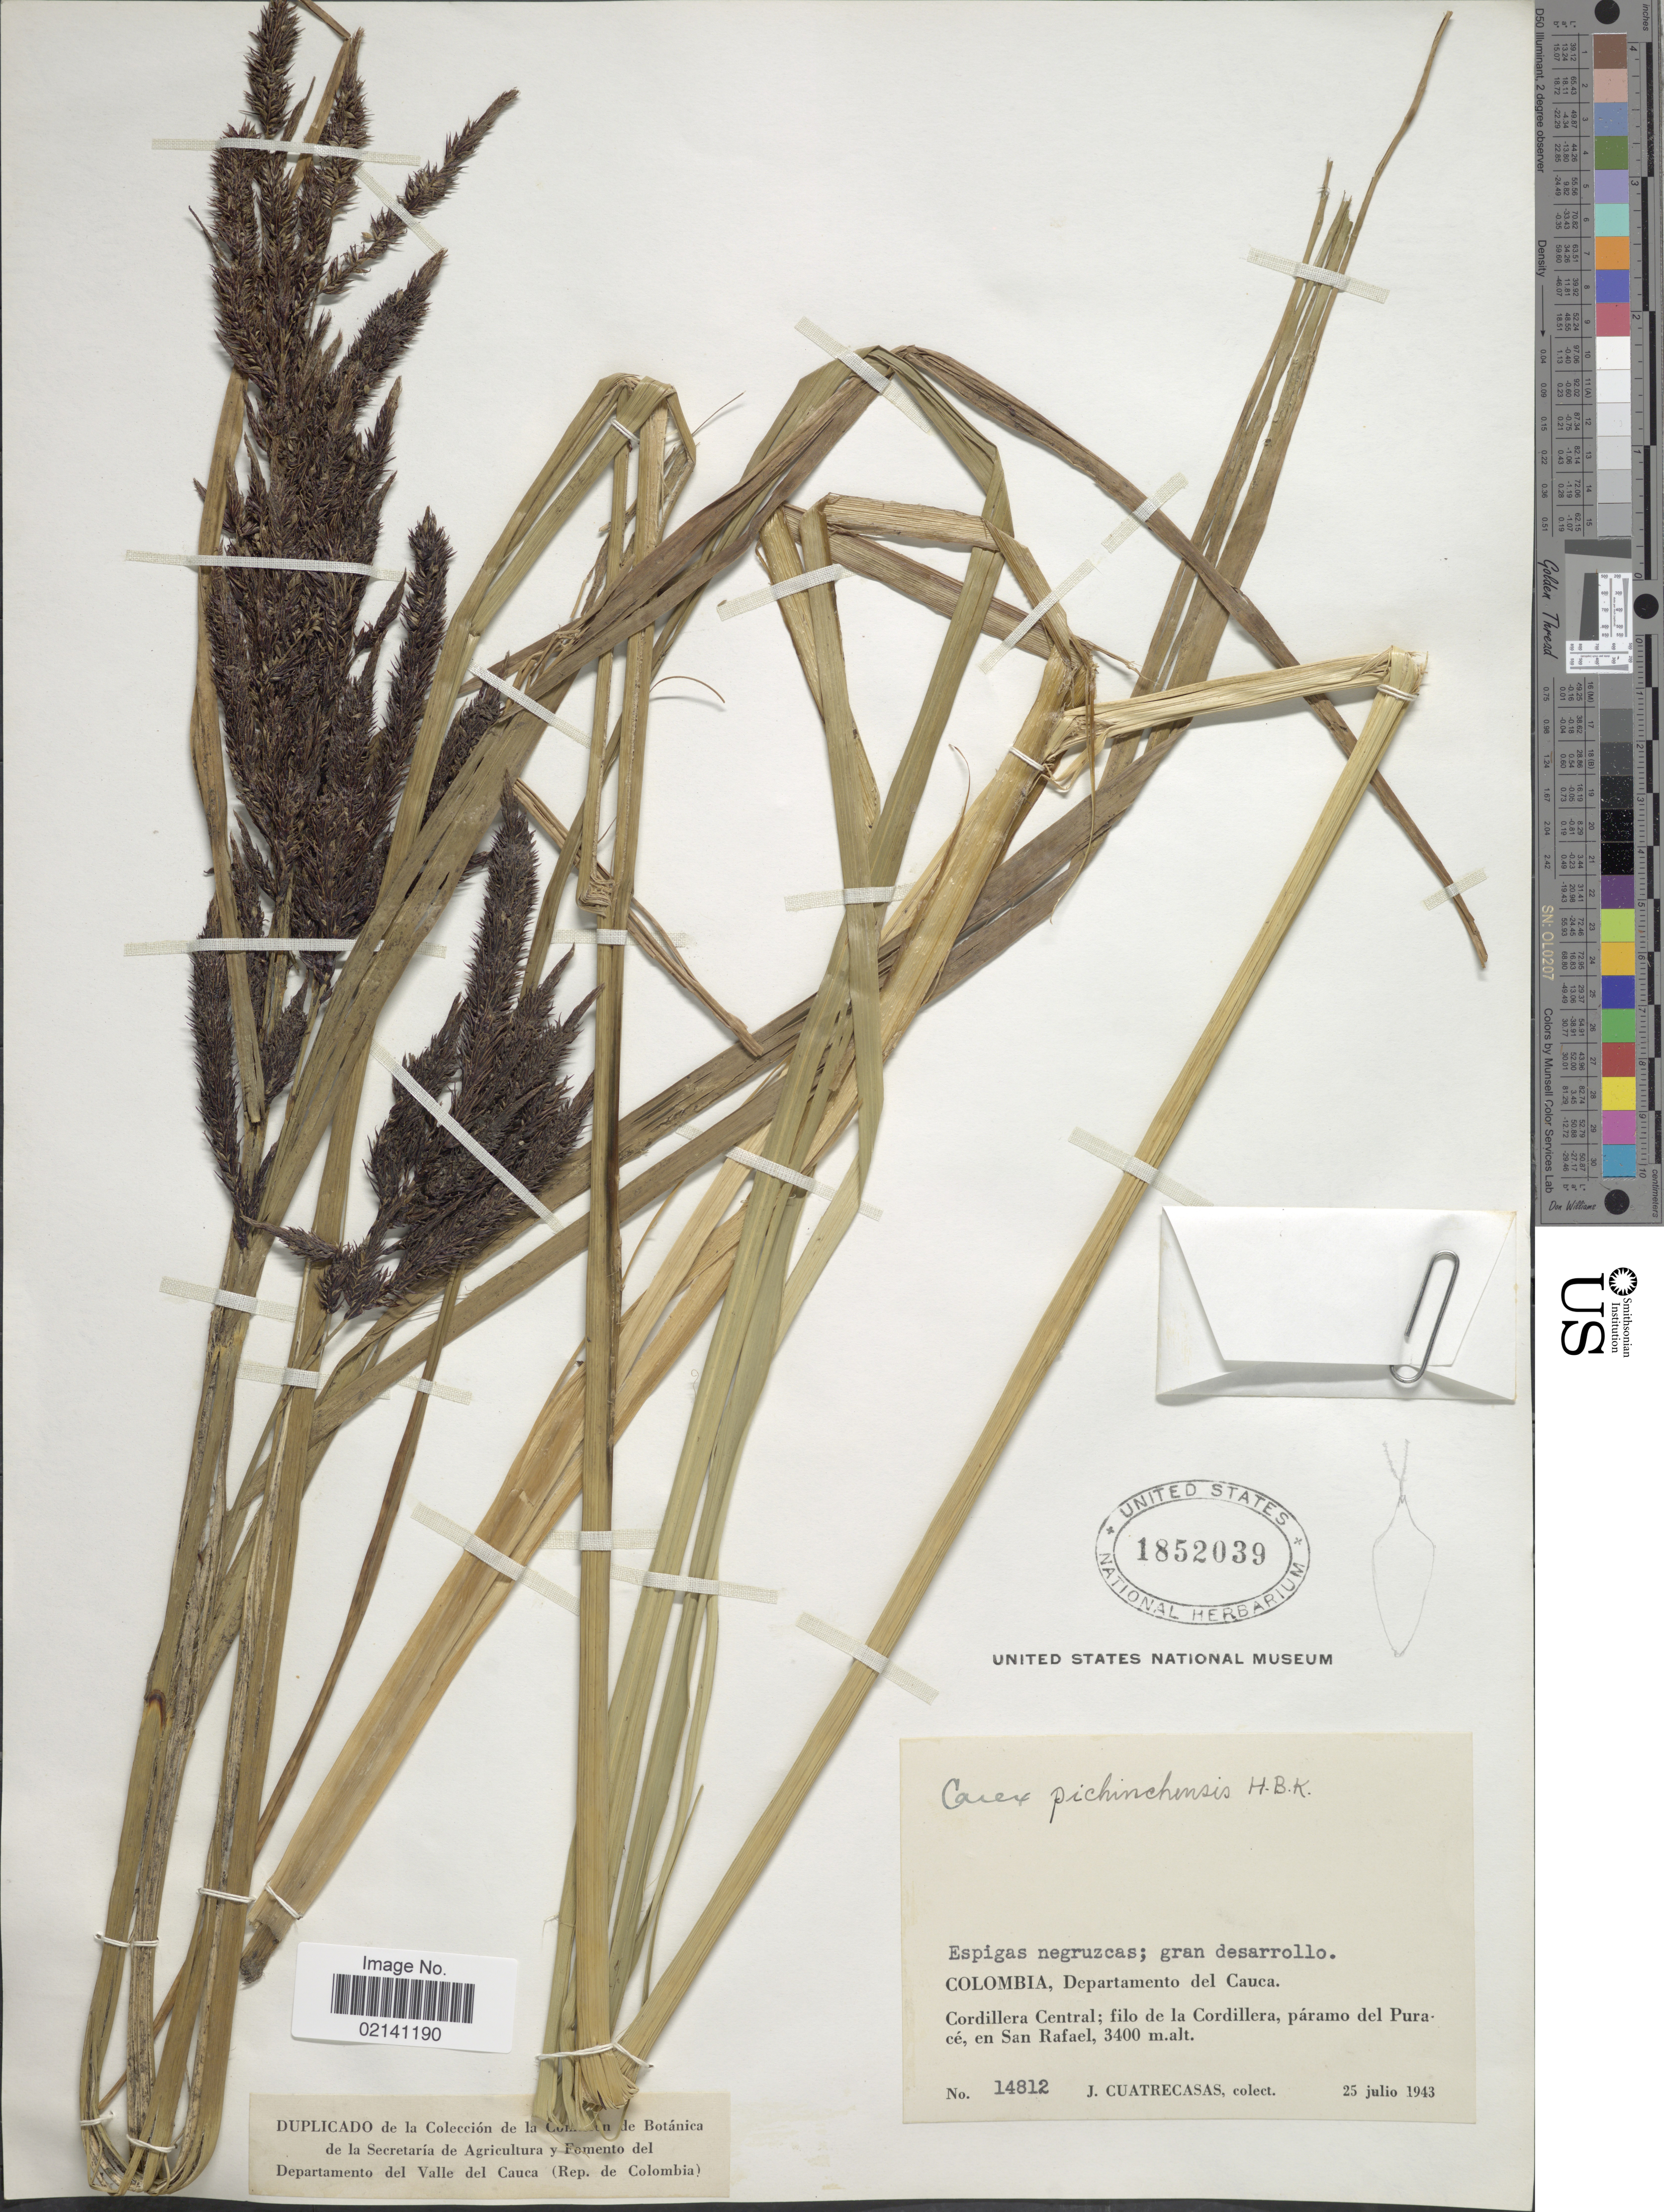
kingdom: Plantae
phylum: Tracheophyta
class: Liliopsida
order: Poales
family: Cyperaceae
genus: Carex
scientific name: Carex pichinchensis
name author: Kunth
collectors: J. Cuatrecasas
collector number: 14812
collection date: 1943-07-25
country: Colombia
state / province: Cauca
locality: Departamento del Cauca, Cordillera Central; filo de la Cordillera, paramo del Purace, en San Rafael.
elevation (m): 3400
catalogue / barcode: US 1852039